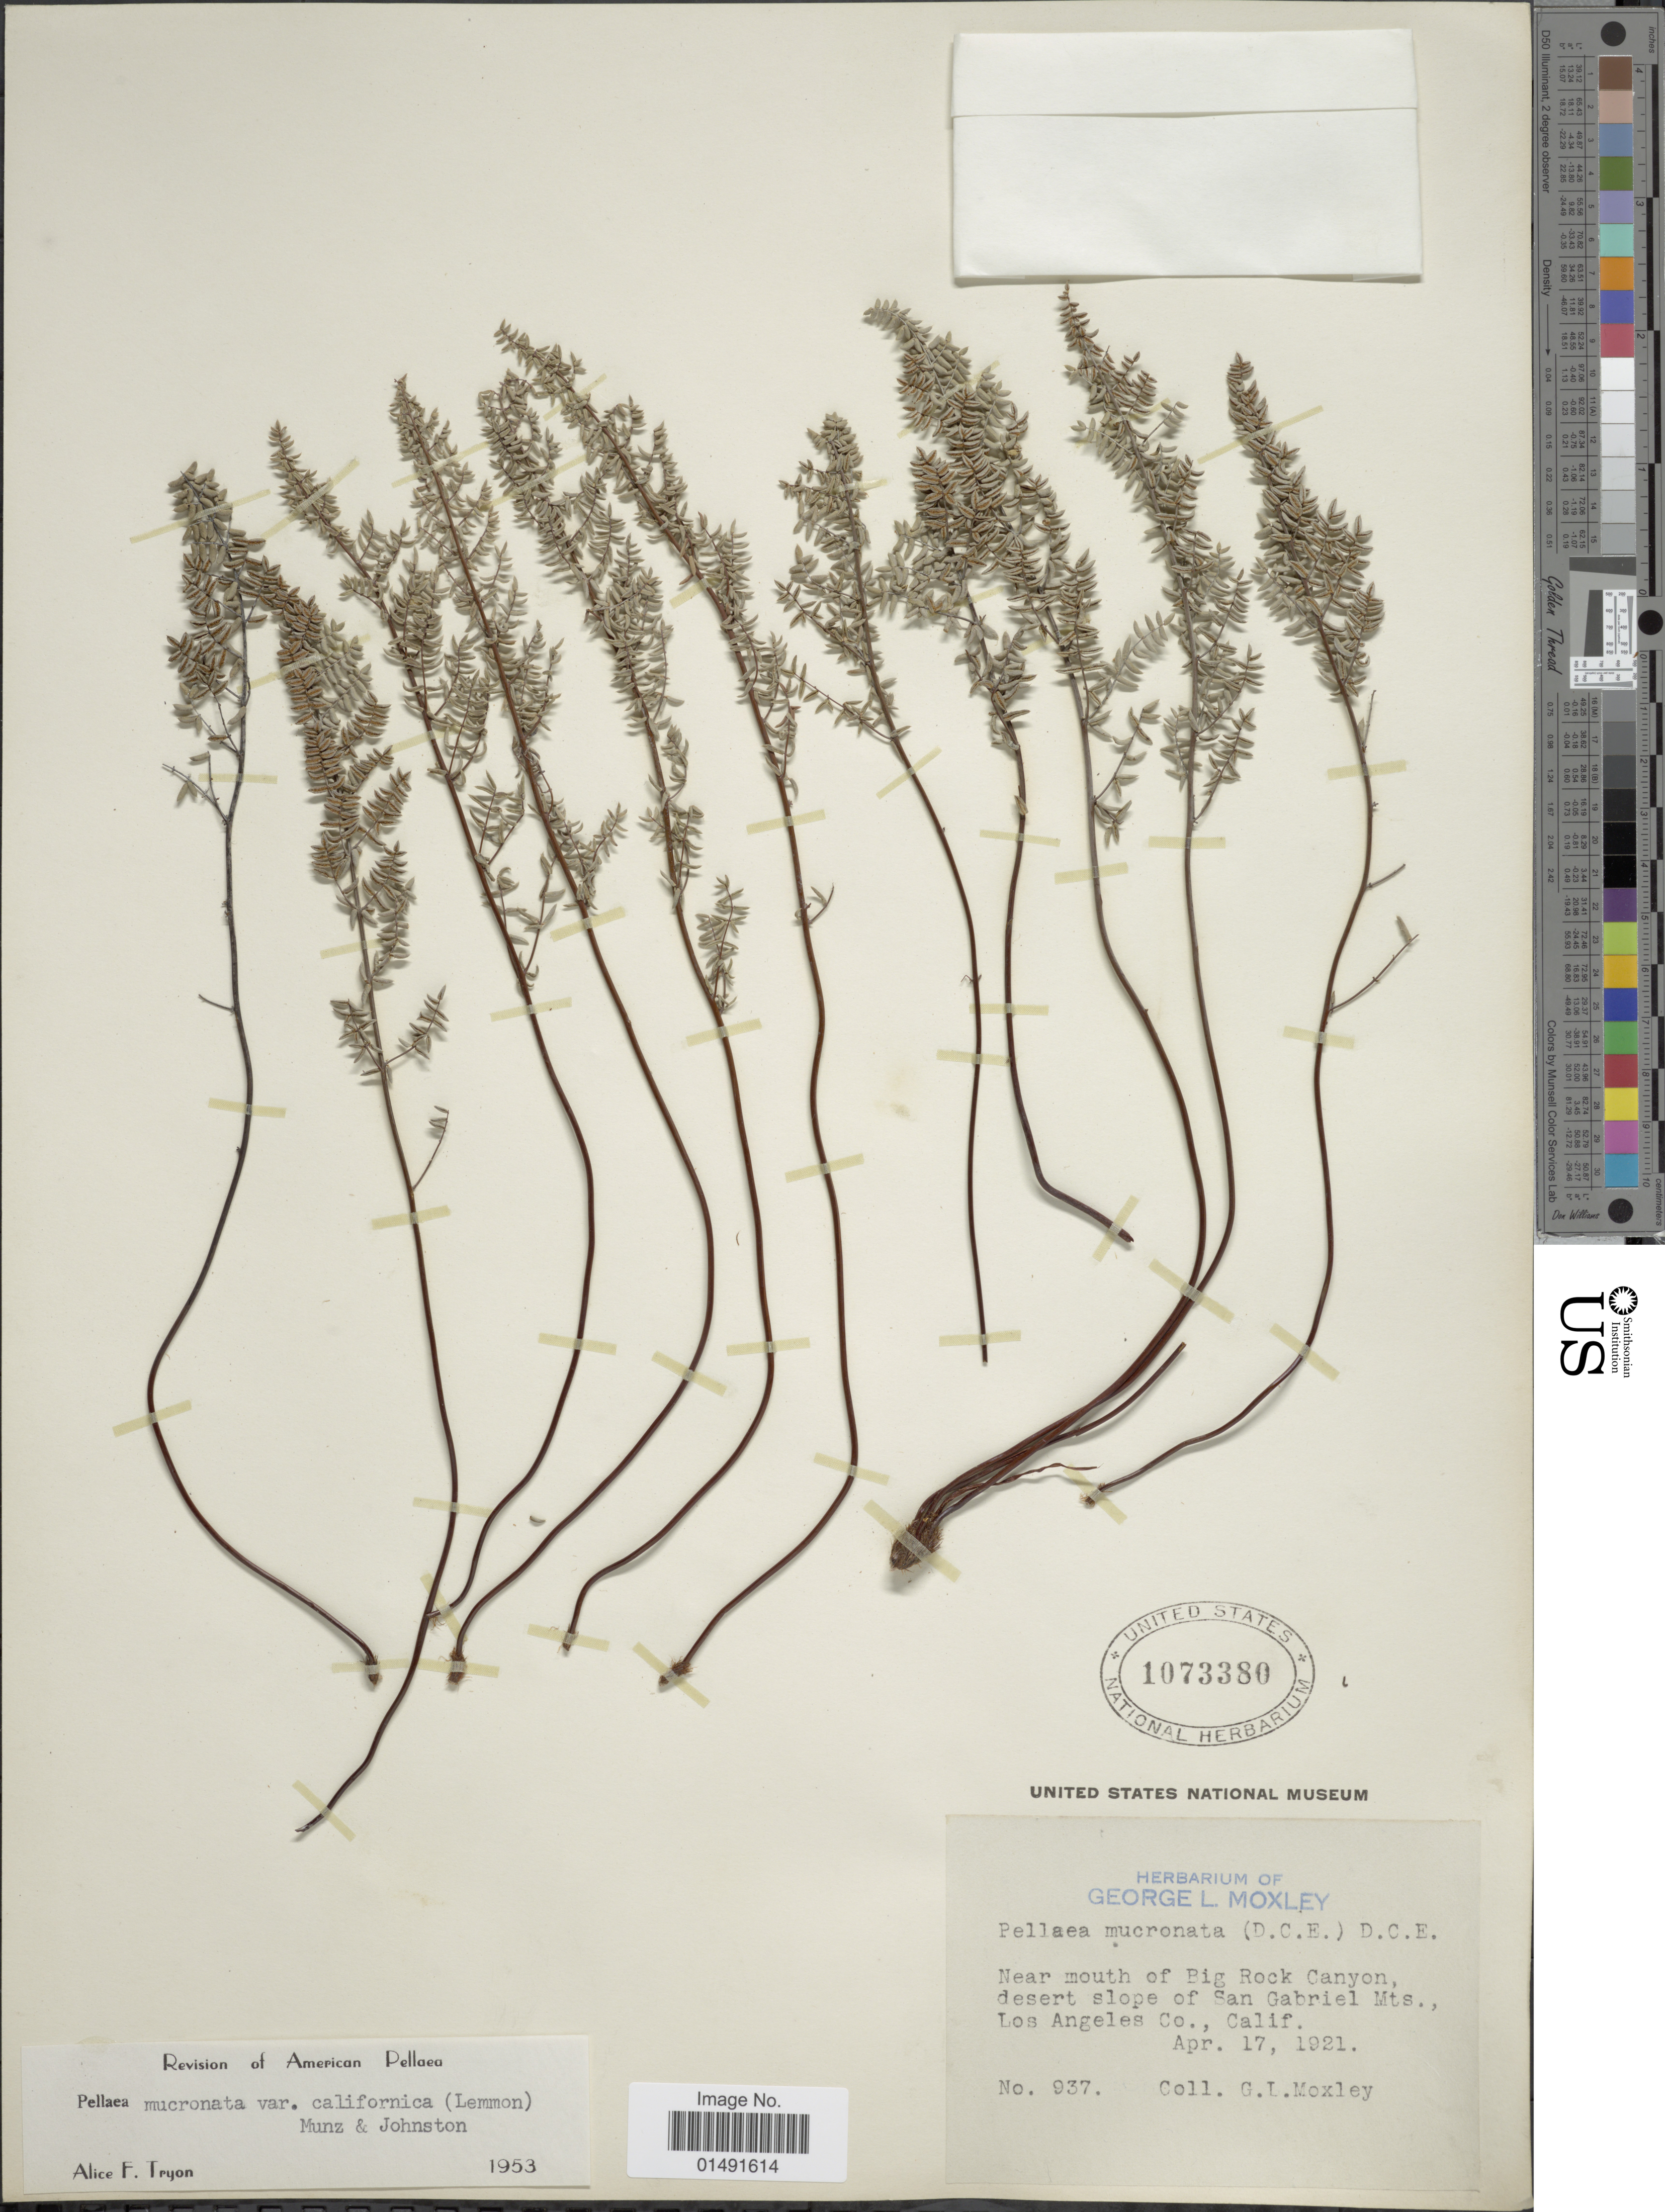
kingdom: Plantae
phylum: Tracheophyta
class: Polypodiopsida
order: Polypodiales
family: Pteridaceae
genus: Pellaea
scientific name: Pellaea mucronata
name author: (D.C. Eaton) D.C. Eaton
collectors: G. L. Moxley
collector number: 937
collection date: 1921-04-17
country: United States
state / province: California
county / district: Los Angeles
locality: Near mouth of Big Rock Canyon, desert slope of San Gabriel Mts., Los Angeles Co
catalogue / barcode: US 1073380